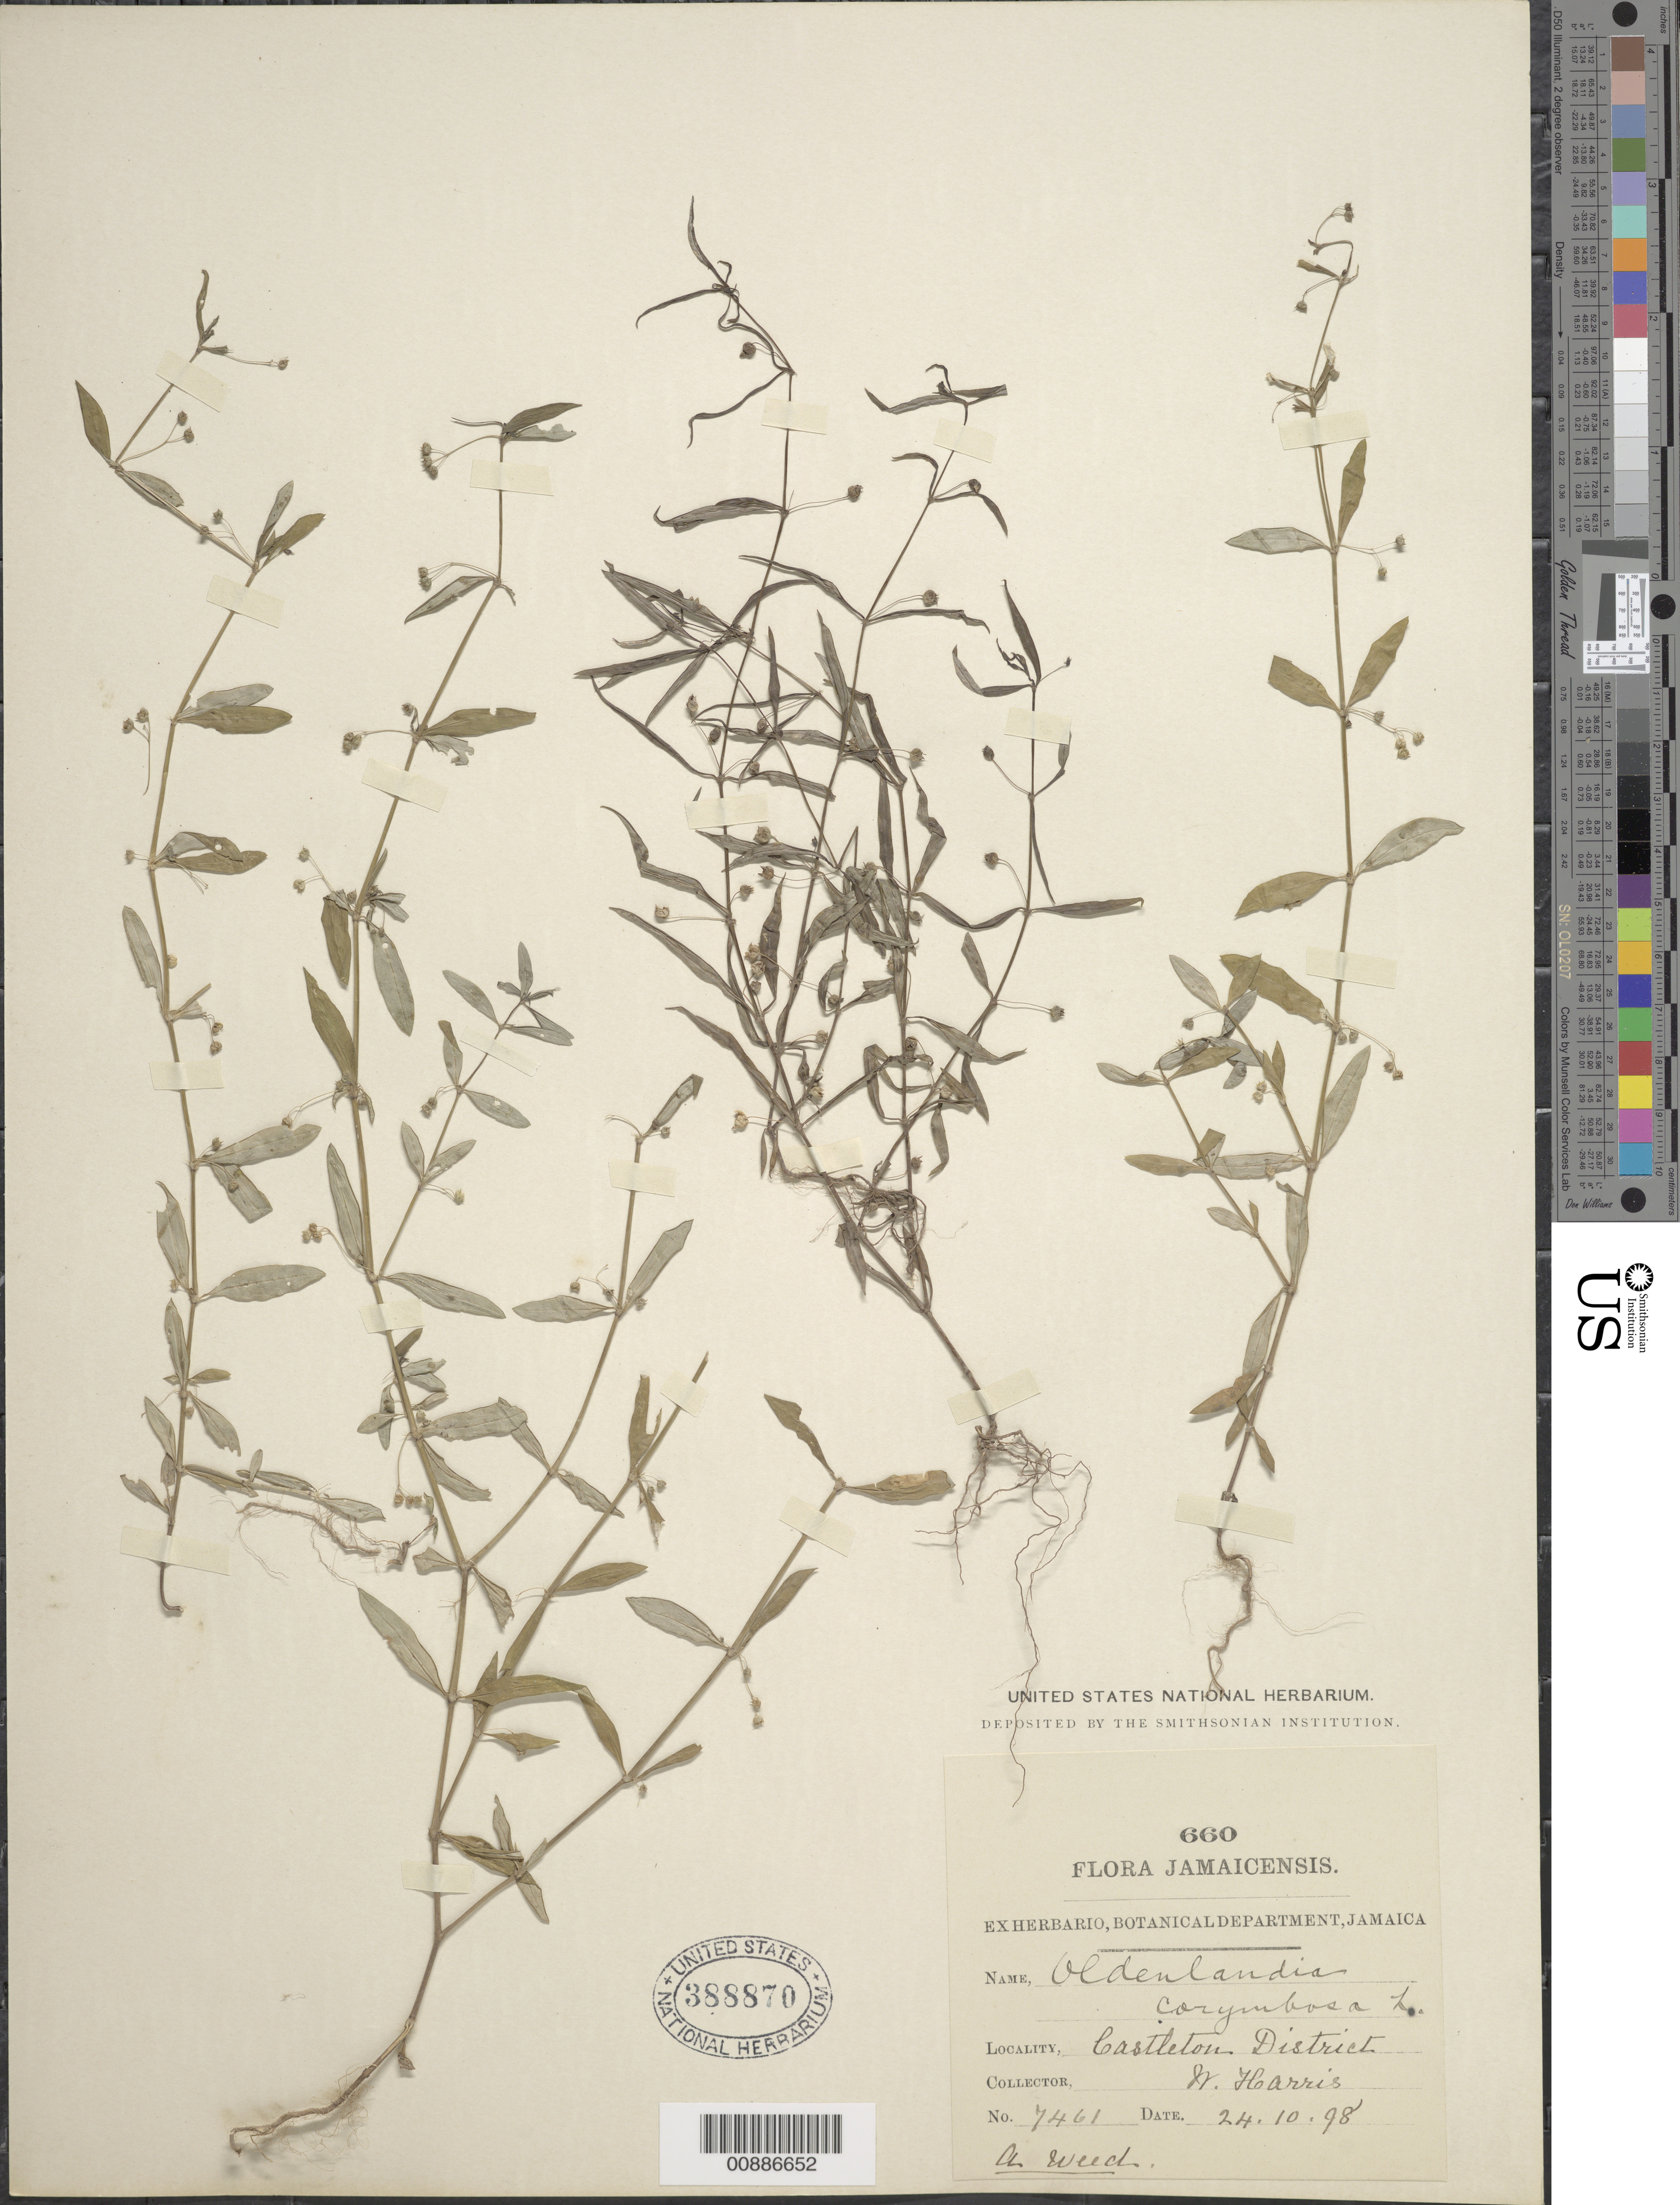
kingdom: Plantae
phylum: Tracheophyta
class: Magnoliopsida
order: Asterales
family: Asteraceae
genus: Oldenburgia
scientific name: Oldenburgia corymbosa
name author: L.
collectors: W. H. Harris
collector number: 7461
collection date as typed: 24 Oct 1898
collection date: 1898-10-24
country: Jamaica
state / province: Saint Mary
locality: Castleton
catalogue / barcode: US 388870